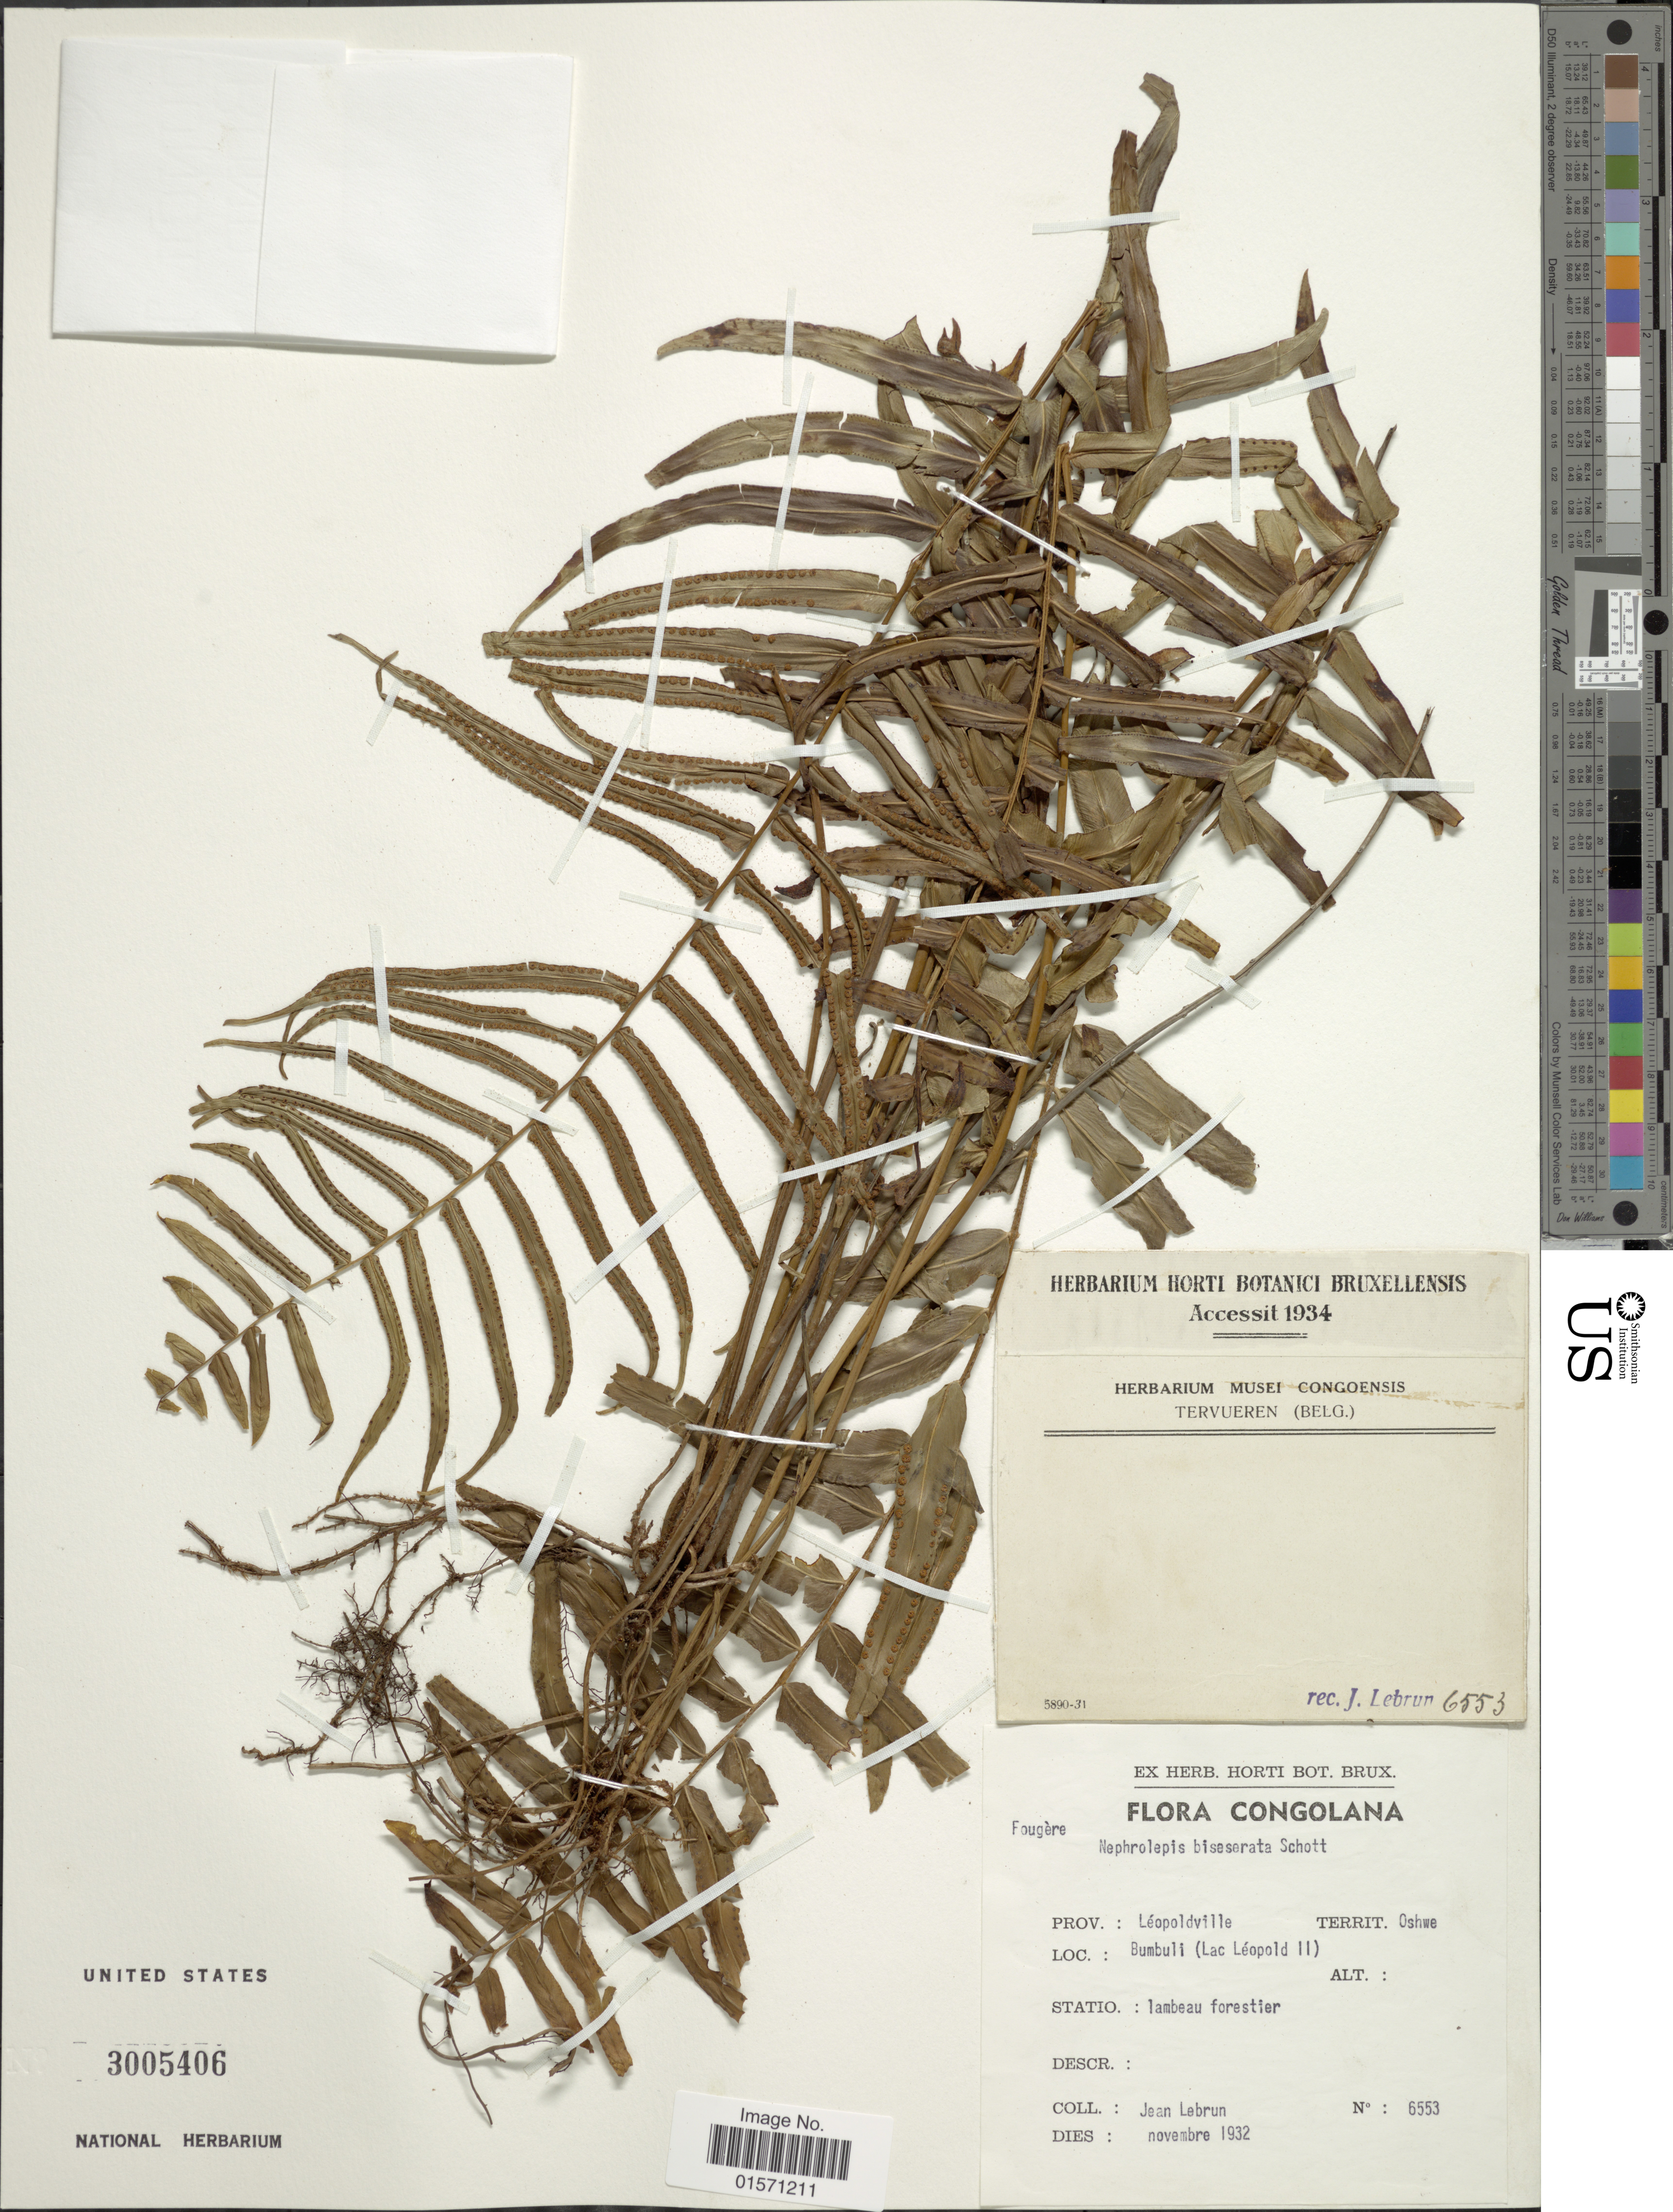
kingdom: Plantae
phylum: Tracheophyta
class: Polypodiopsida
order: Polypodiales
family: Nephrolepidaceae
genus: Nephrolepis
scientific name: Nephrolepis biserrata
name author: (Sw.) Schott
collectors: J. A. Lebrun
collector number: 6553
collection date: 1932-11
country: Congo, Democratic Republic of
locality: Congolana. Prov.: Léopoldville. Territ. Oshwe. Bumbuli (Lac Léopold II). Statio.: lambeau forestier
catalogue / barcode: US 3005406